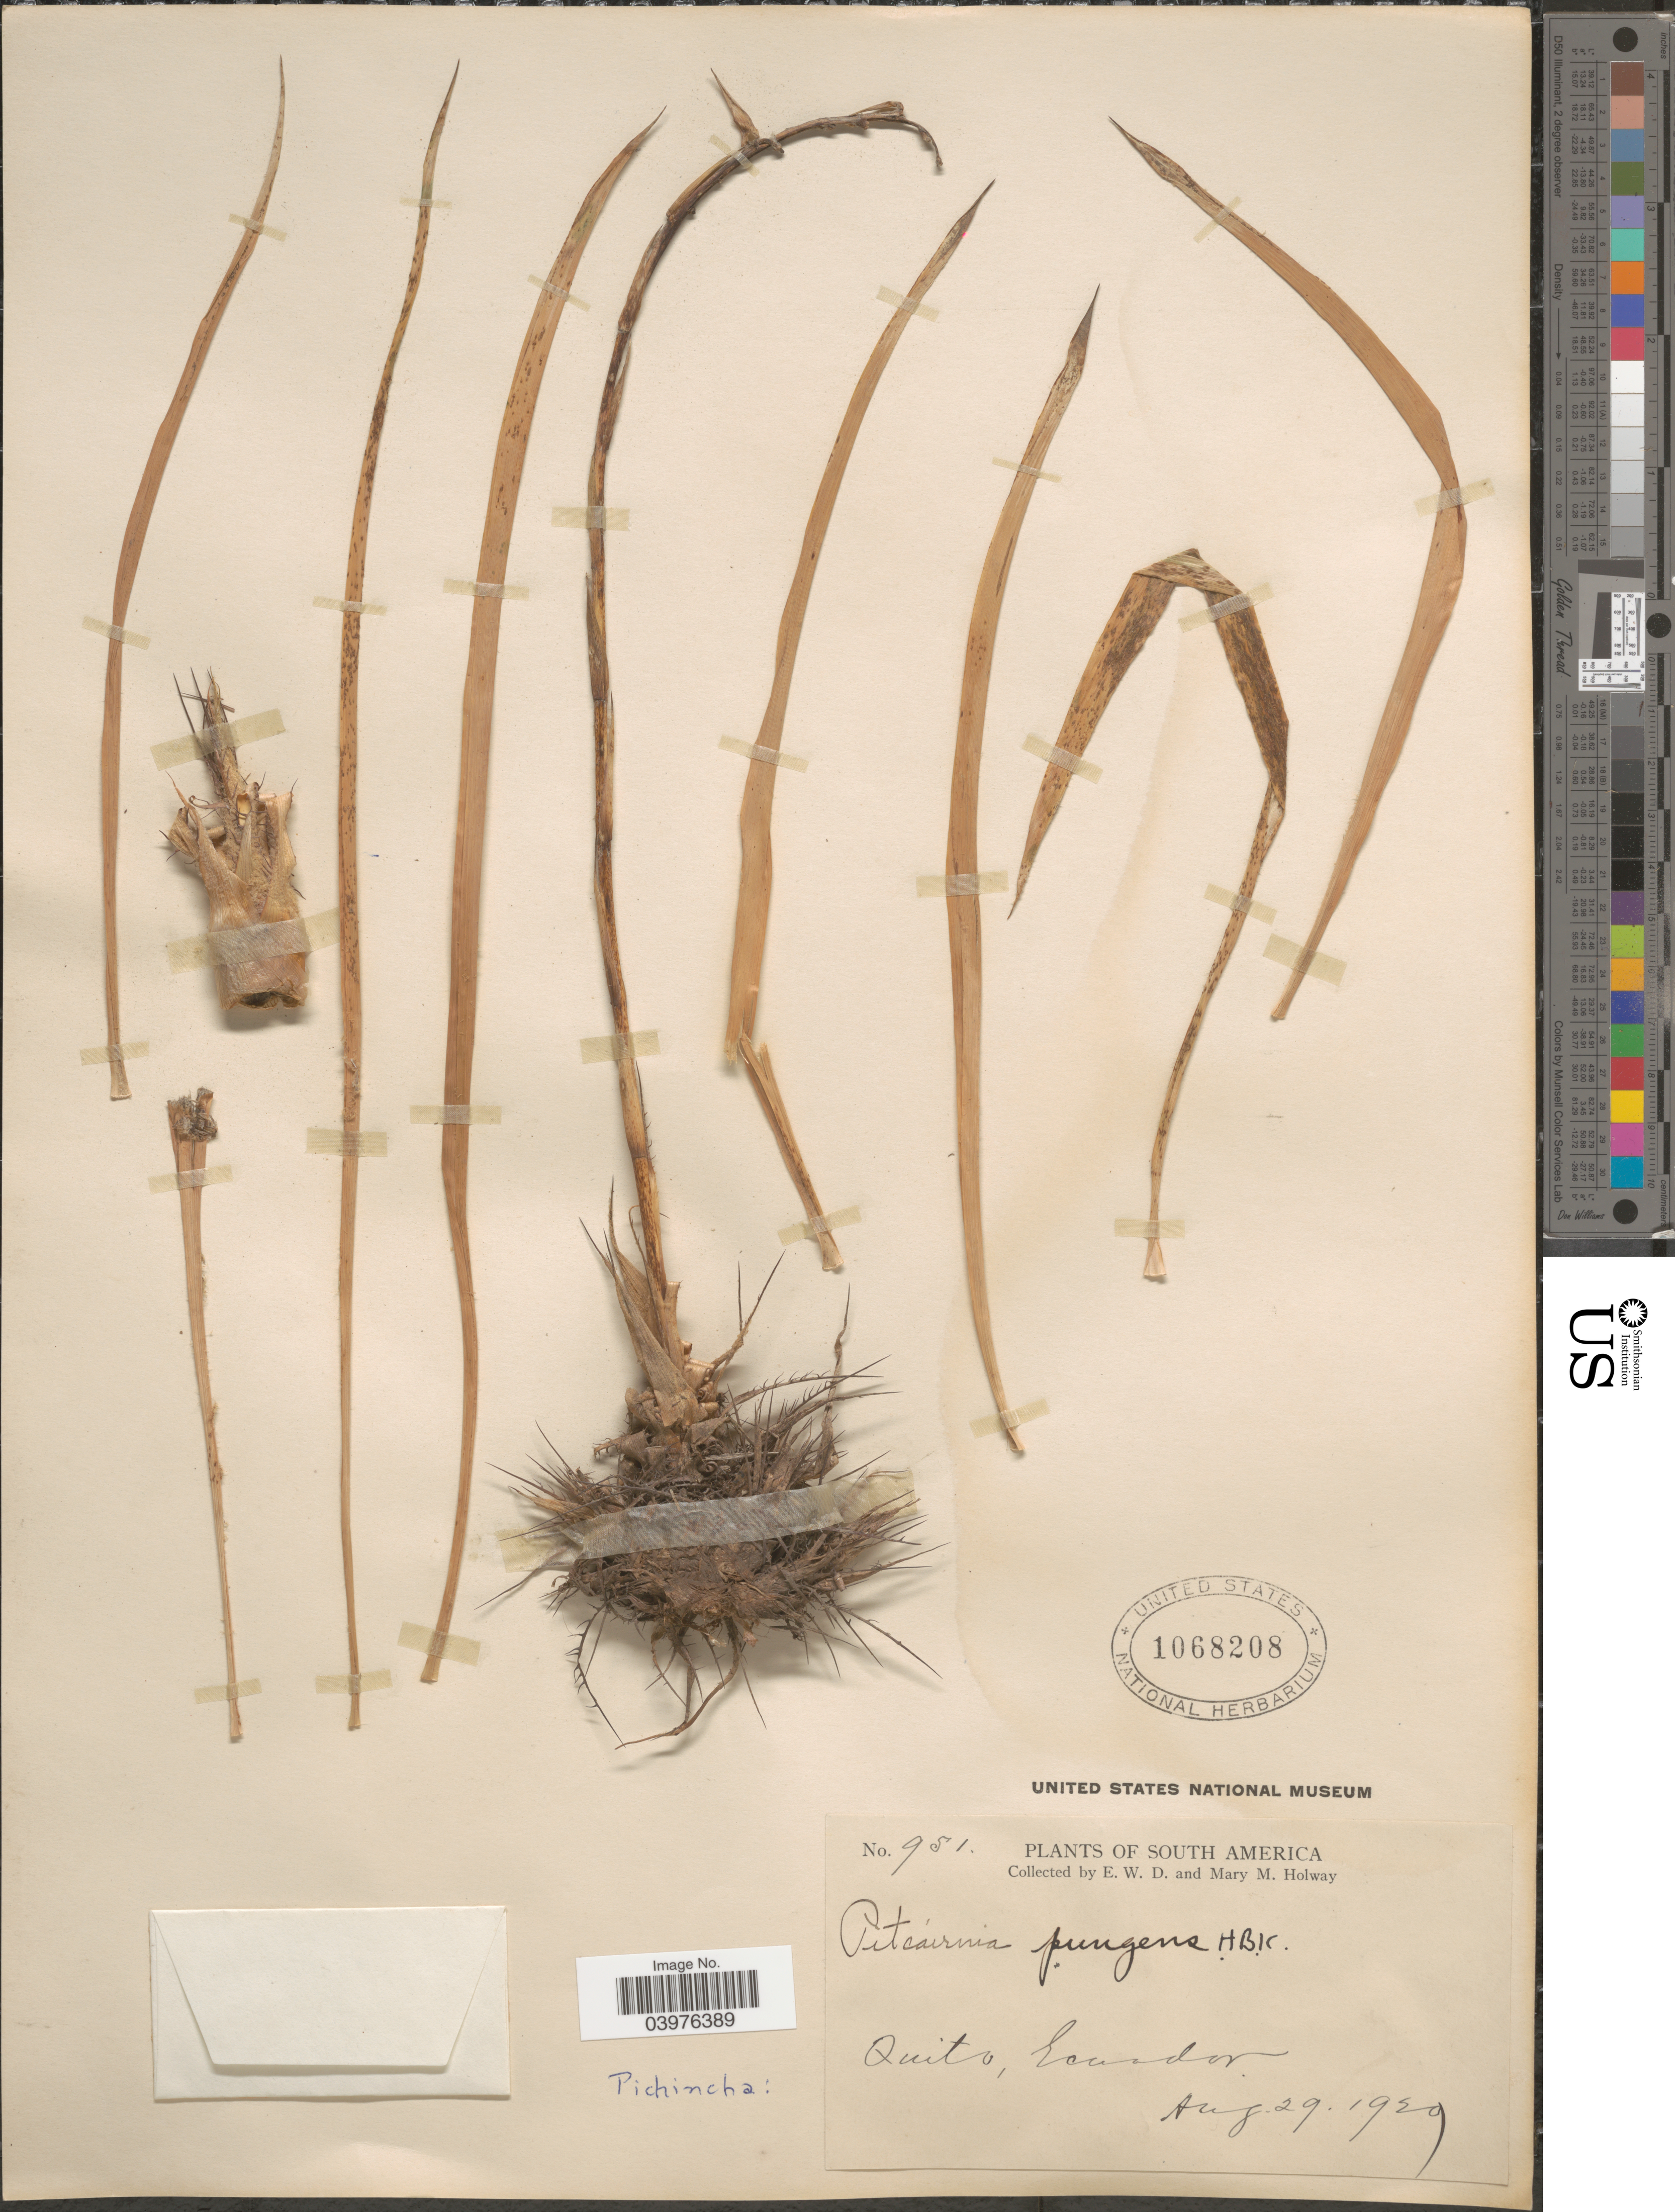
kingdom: Plantae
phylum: Tracheophyta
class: Liliopsida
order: Poales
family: Bromeliaceae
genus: Pitcairnia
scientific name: Pitcairnia pungens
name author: Kunth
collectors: E. W. D. Holway & M. M. Holway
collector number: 951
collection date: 1929-08-29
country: Ecuador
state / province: Pichincha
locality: Quito.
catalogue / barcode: US 1068208